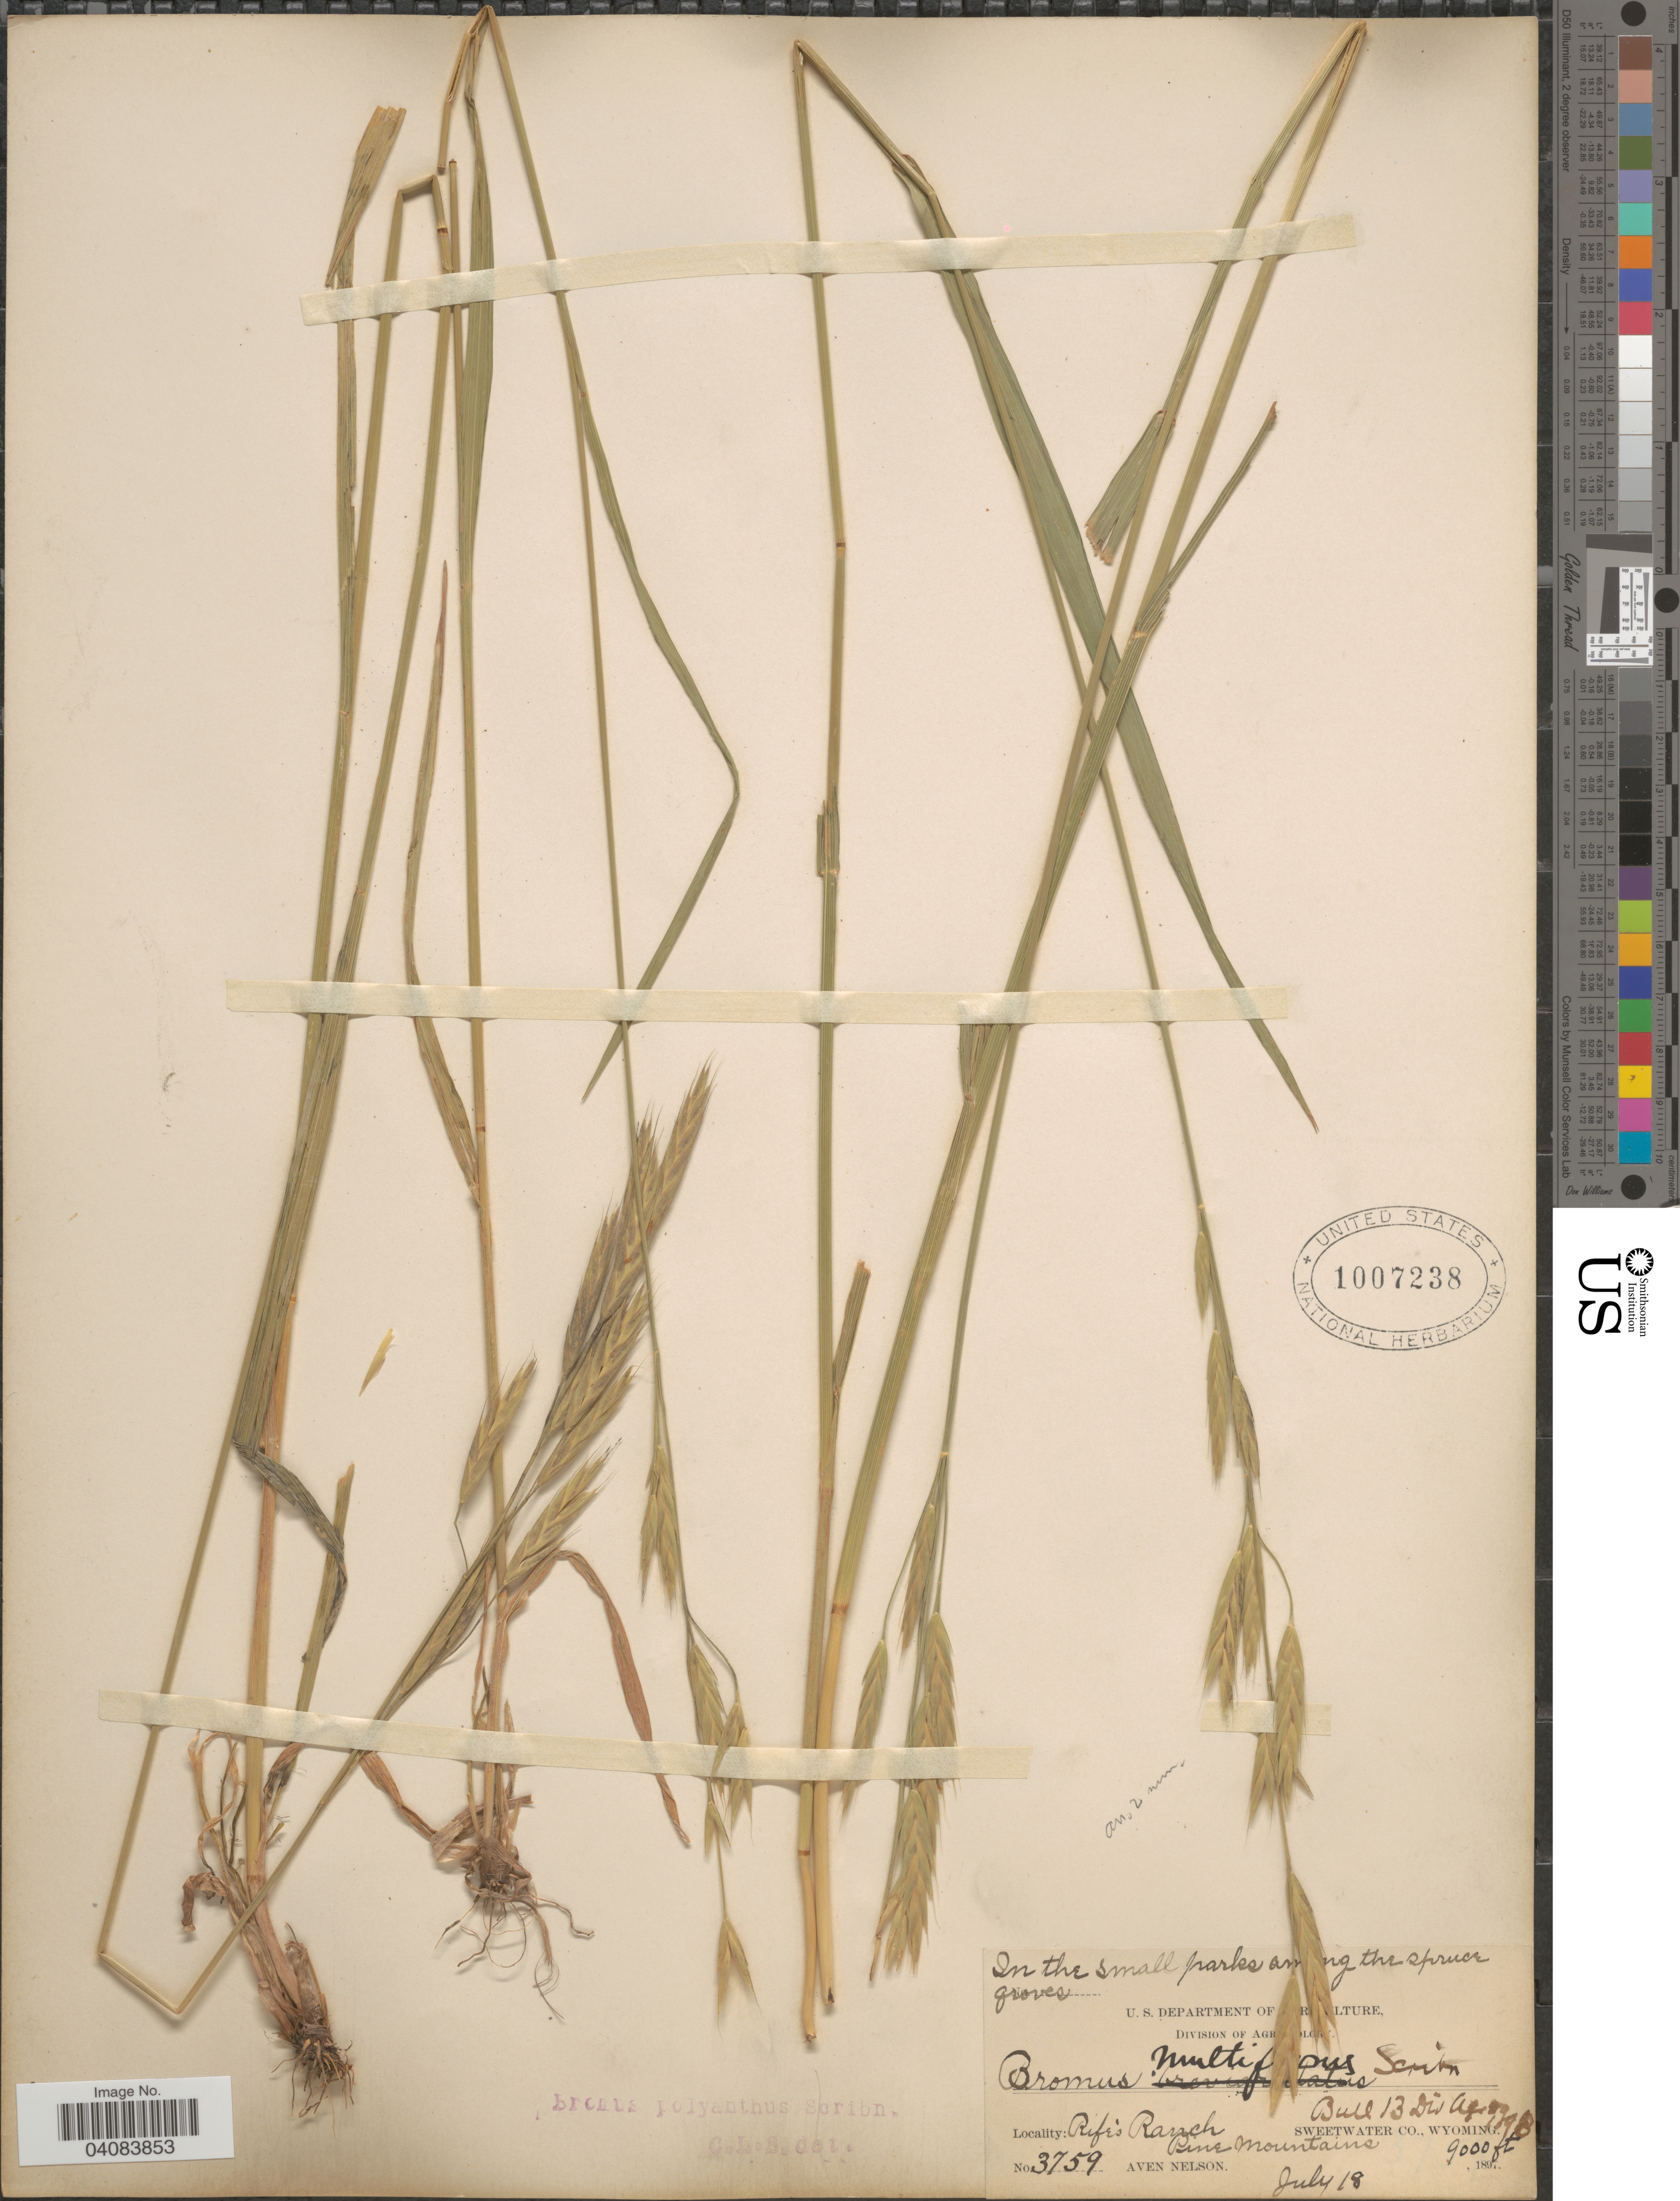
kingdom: Plantae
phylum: Tracheophyta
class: Liliopsida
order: Poales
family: Poaceae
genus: Bromus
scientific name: Bromus polyanthus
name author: Scribn. ex Shear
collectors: A. Nelson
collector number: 3759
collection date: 1897-07-18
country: United States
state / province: Wyoming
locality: Rife's Ranch. Sweetwater Co. Pine Mountains.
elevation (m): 2743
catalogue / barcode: US 1007238